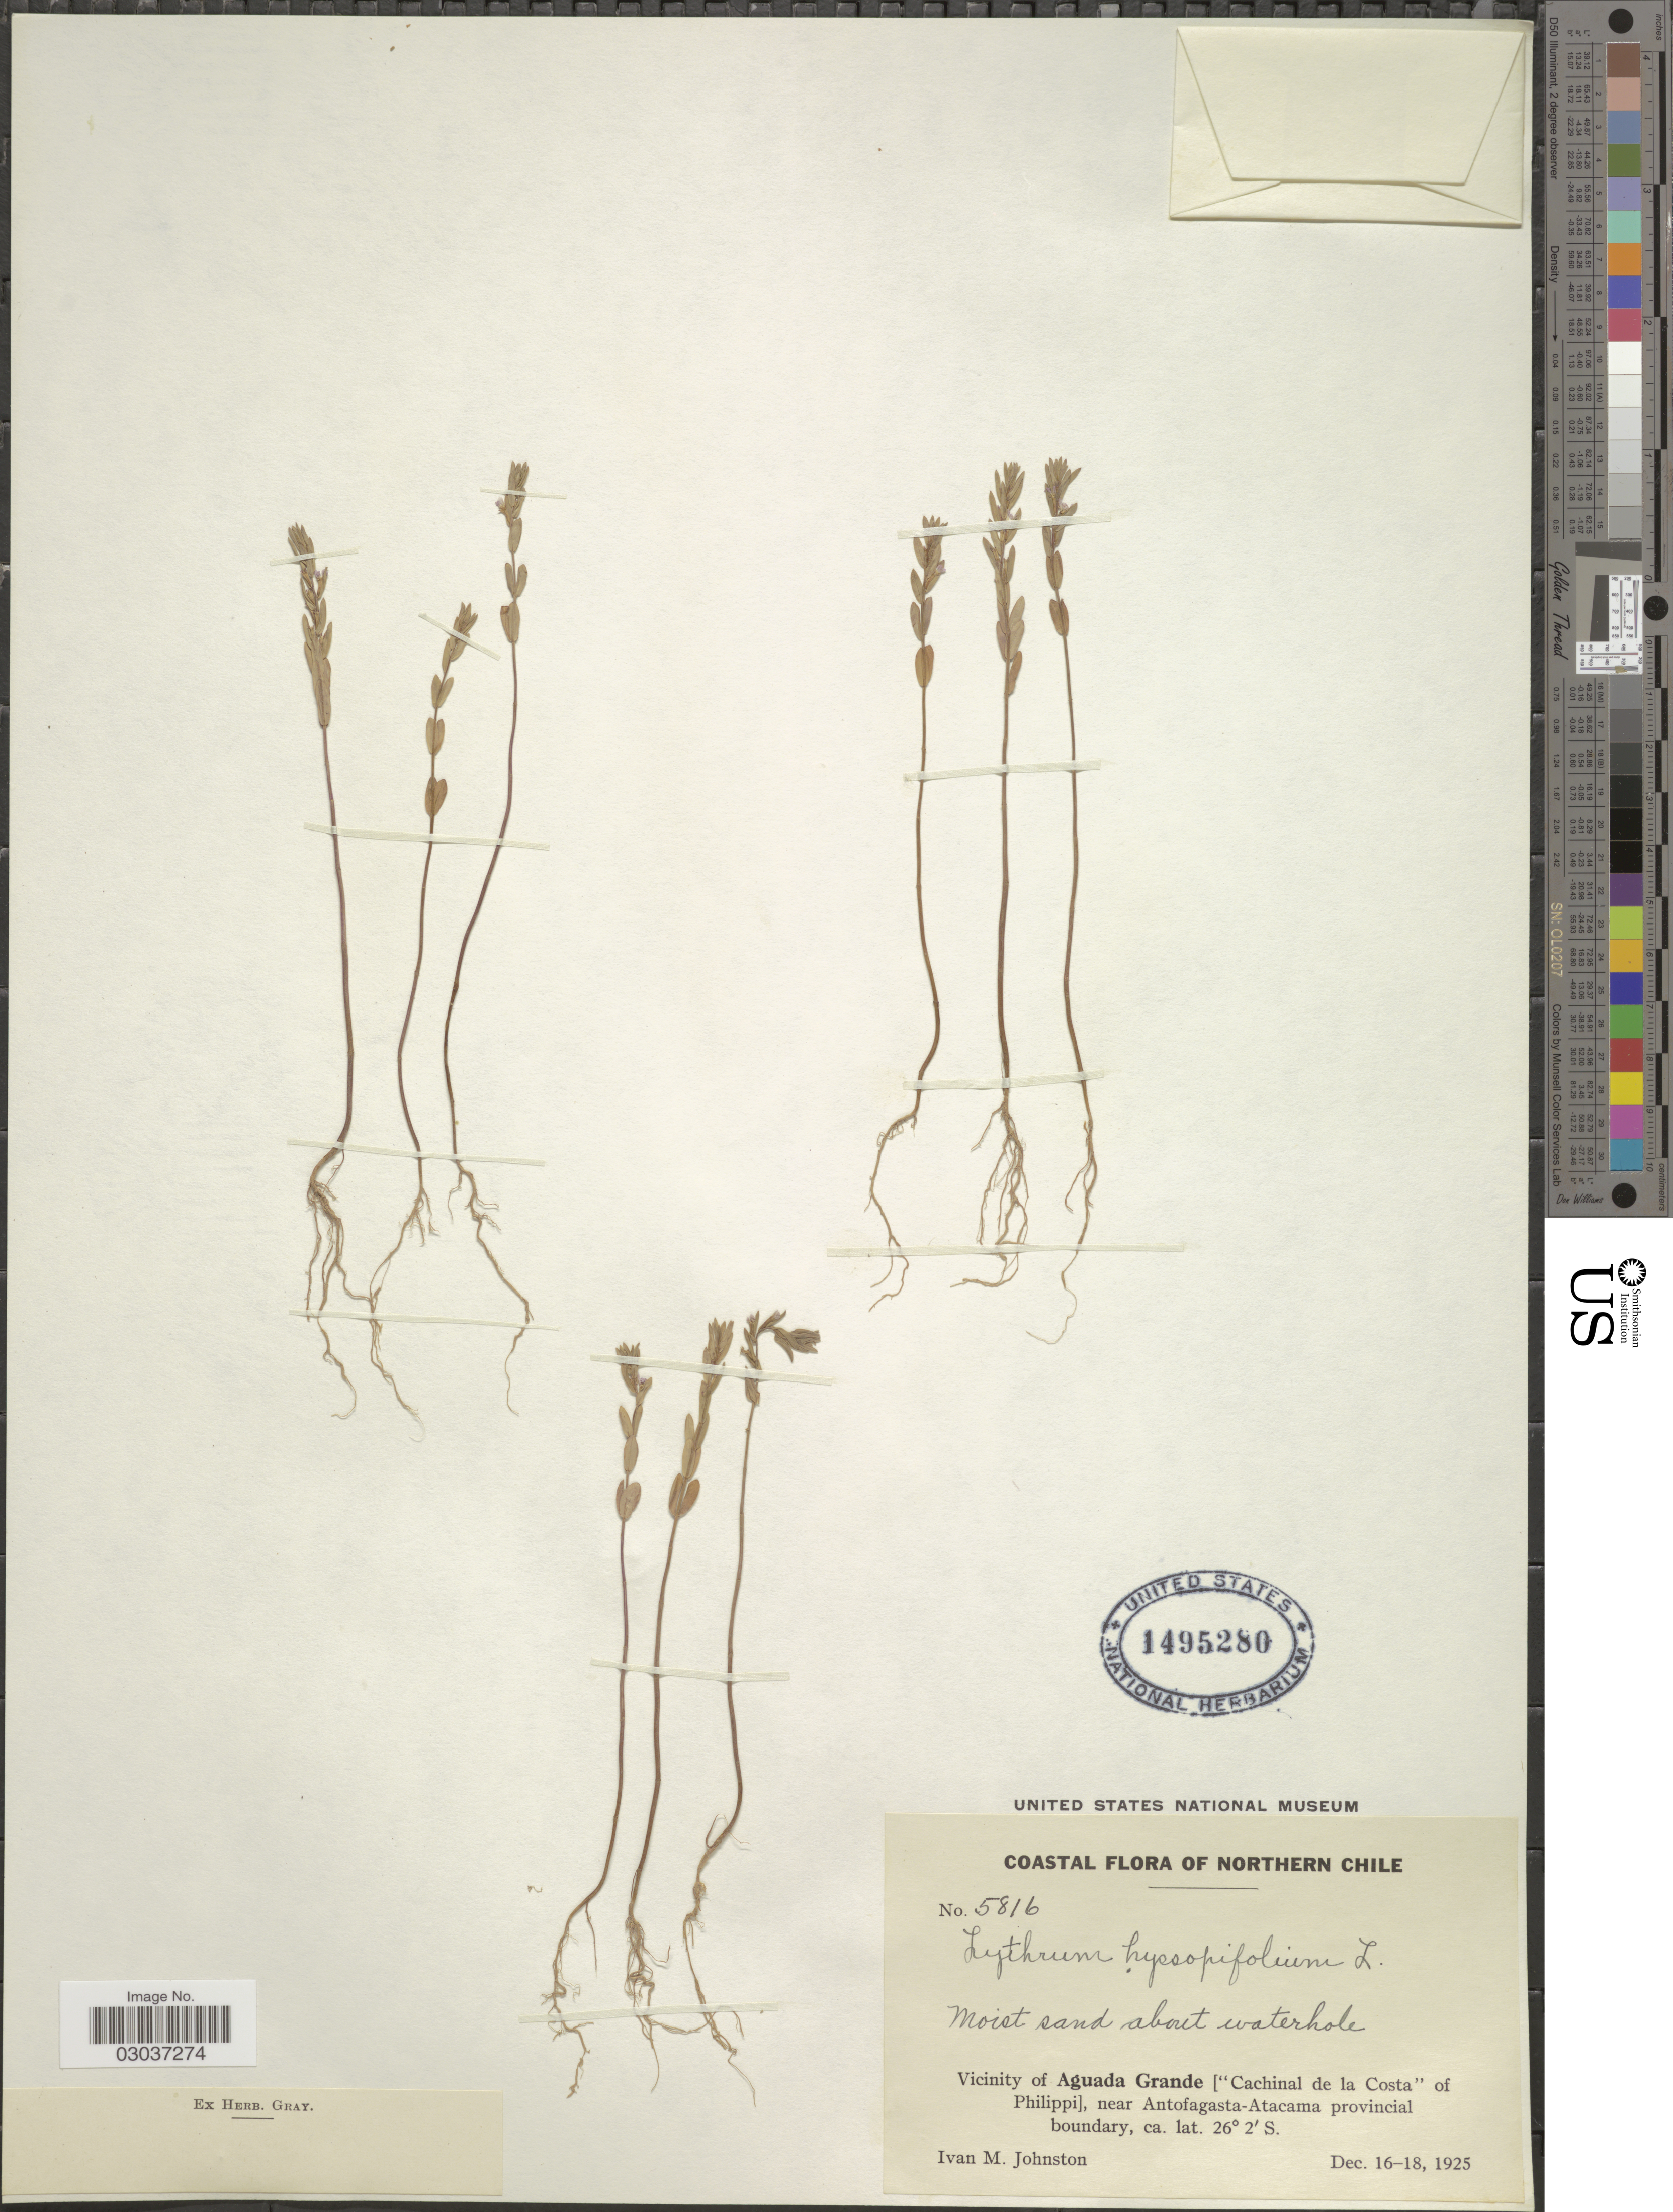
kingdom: Plantae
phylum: Tracheophyta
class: Magnoliopsida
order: Myrtales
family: Lythraceae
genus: Lythrum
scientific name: Lythrum hyssopifolia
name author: L.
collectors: I.M. Johnston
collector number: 5816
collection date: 1925-12-16/1925-12-18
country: Chile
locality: Northern Chile. Vicinity of Aguada Grande ["Cachinal de la Costa" of Philippi], near Antofagasta-Atacama provincial boundary.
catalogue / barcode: US 1495280